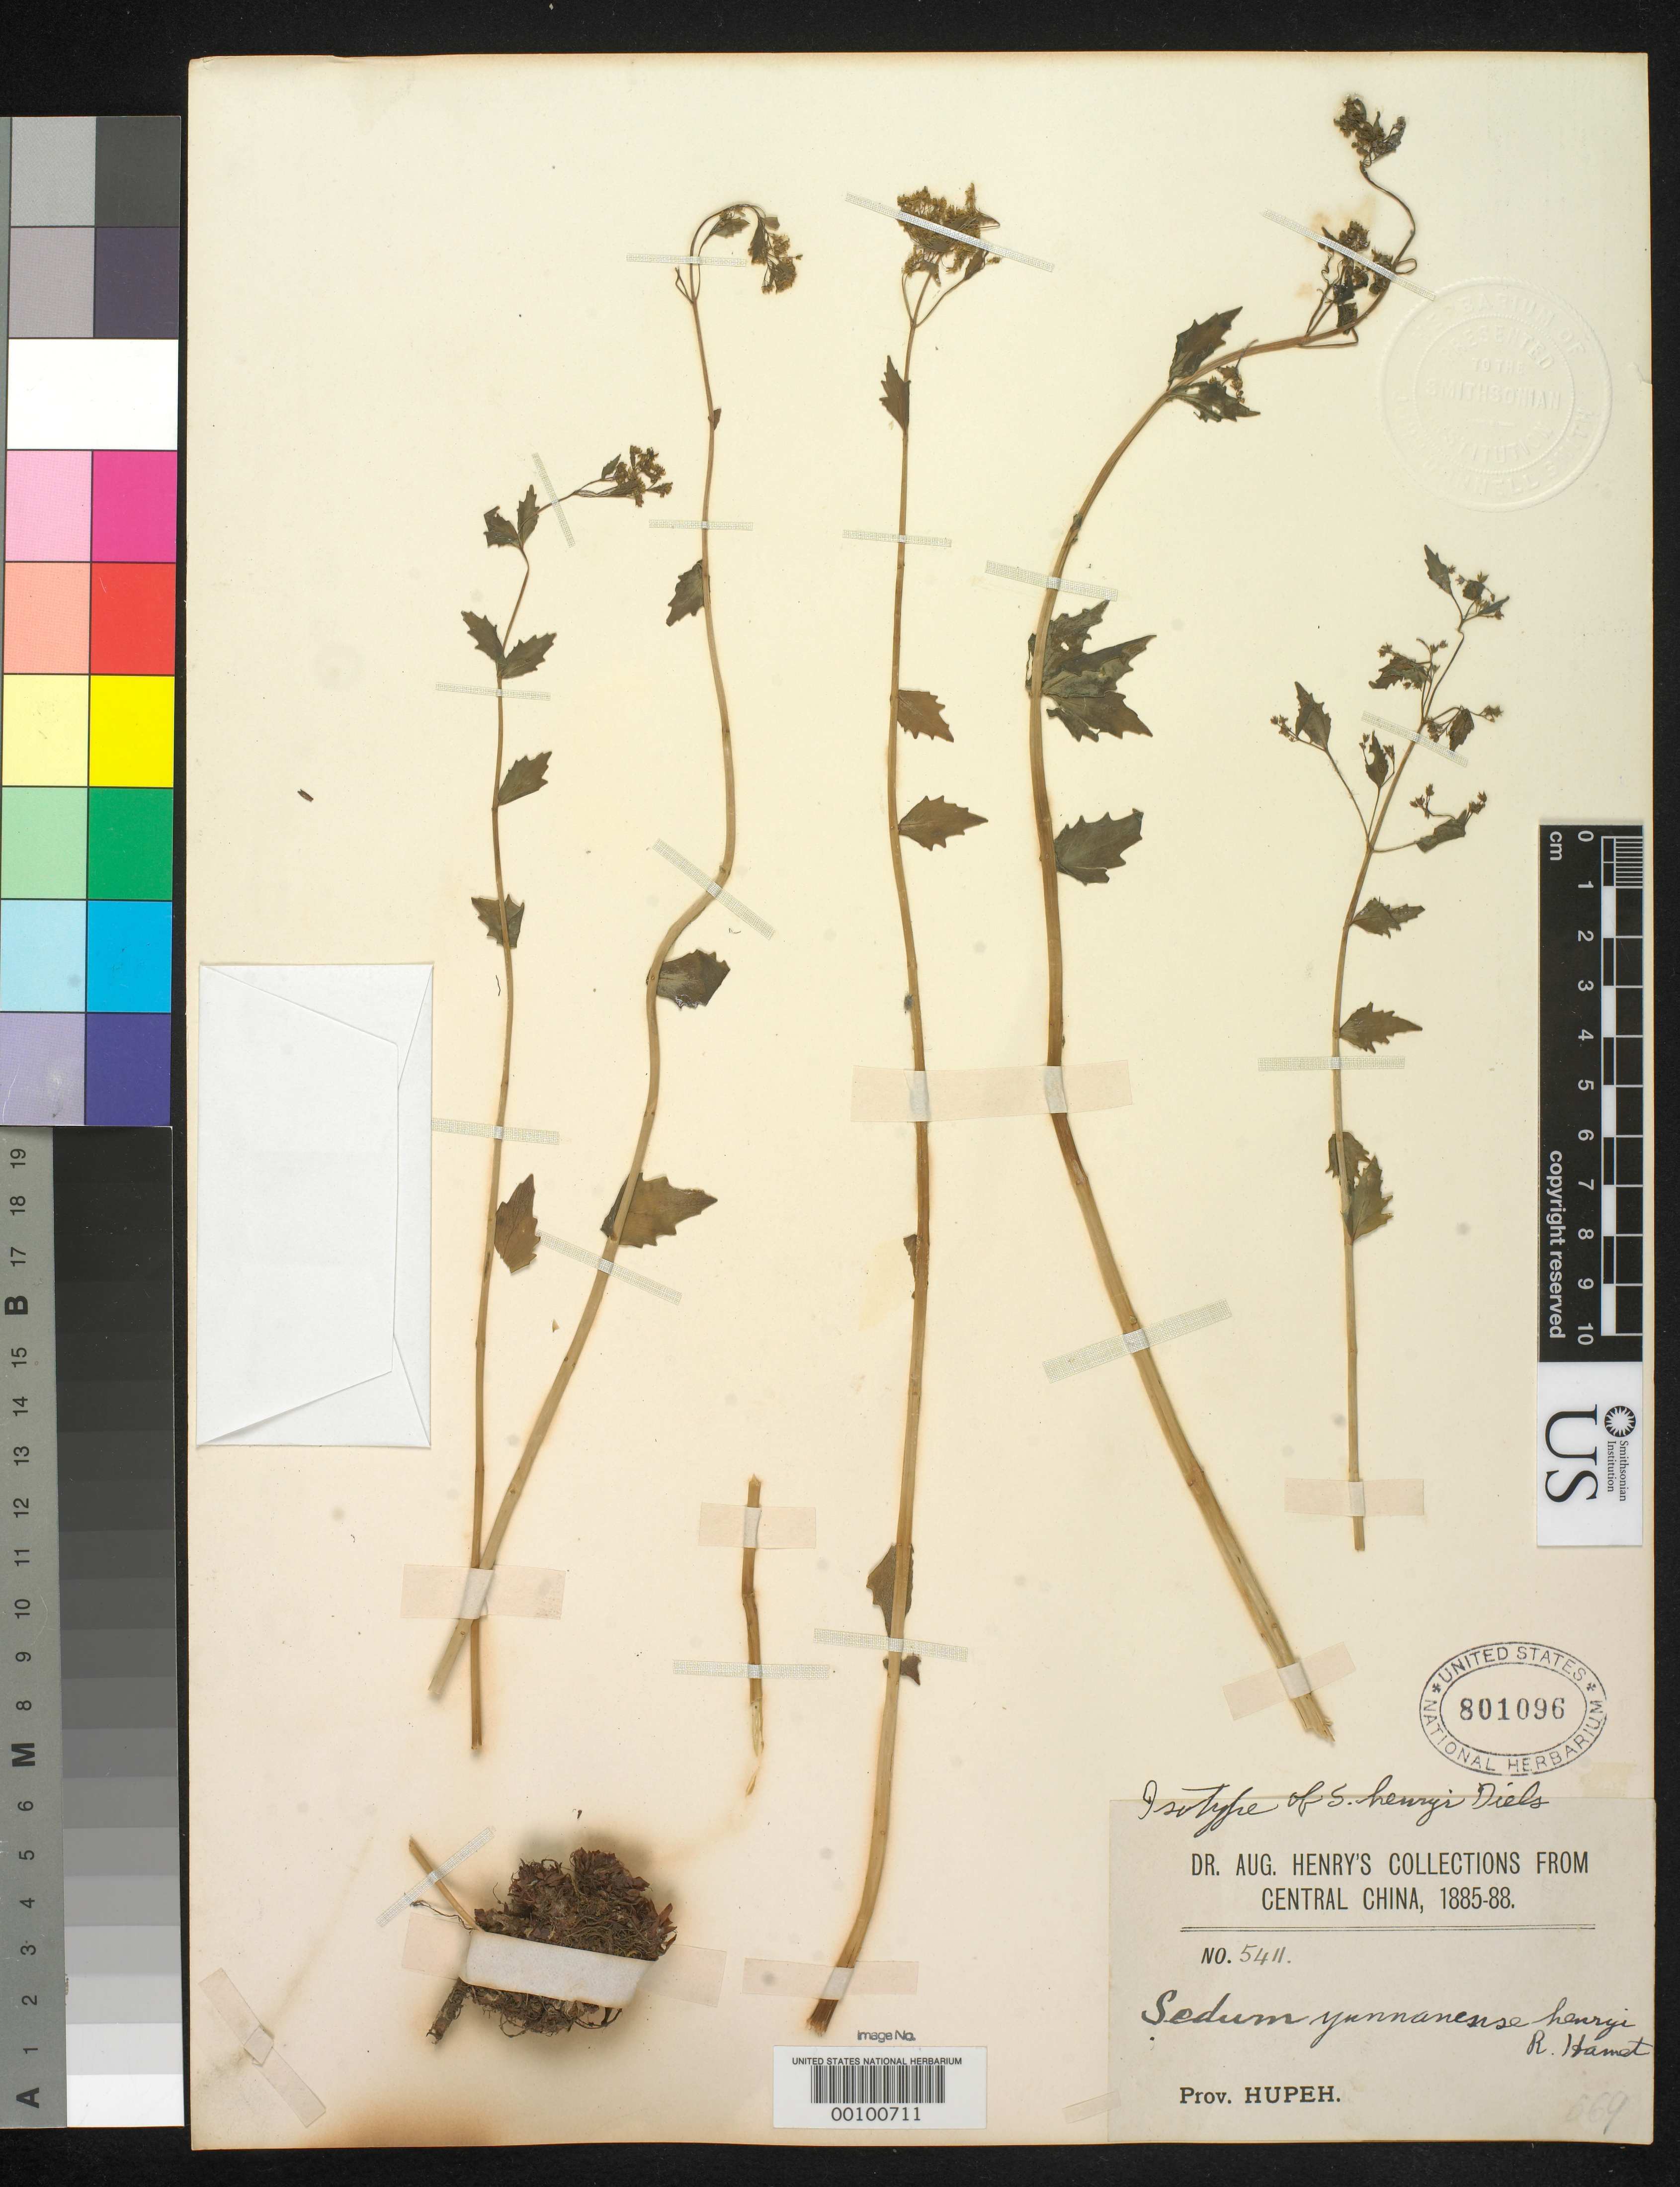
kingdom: Plantae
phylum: Tracheophyta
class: Magnoliopsida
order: Saxifragales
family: Crassulaceae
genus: Sedum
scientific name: Sedum henryi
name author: Diels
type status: Isotype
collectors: A. Henry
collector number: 5411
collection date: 1885/1888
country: China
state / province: Hubei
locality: Central China. Prov. Hupeh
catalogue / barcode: US 801096